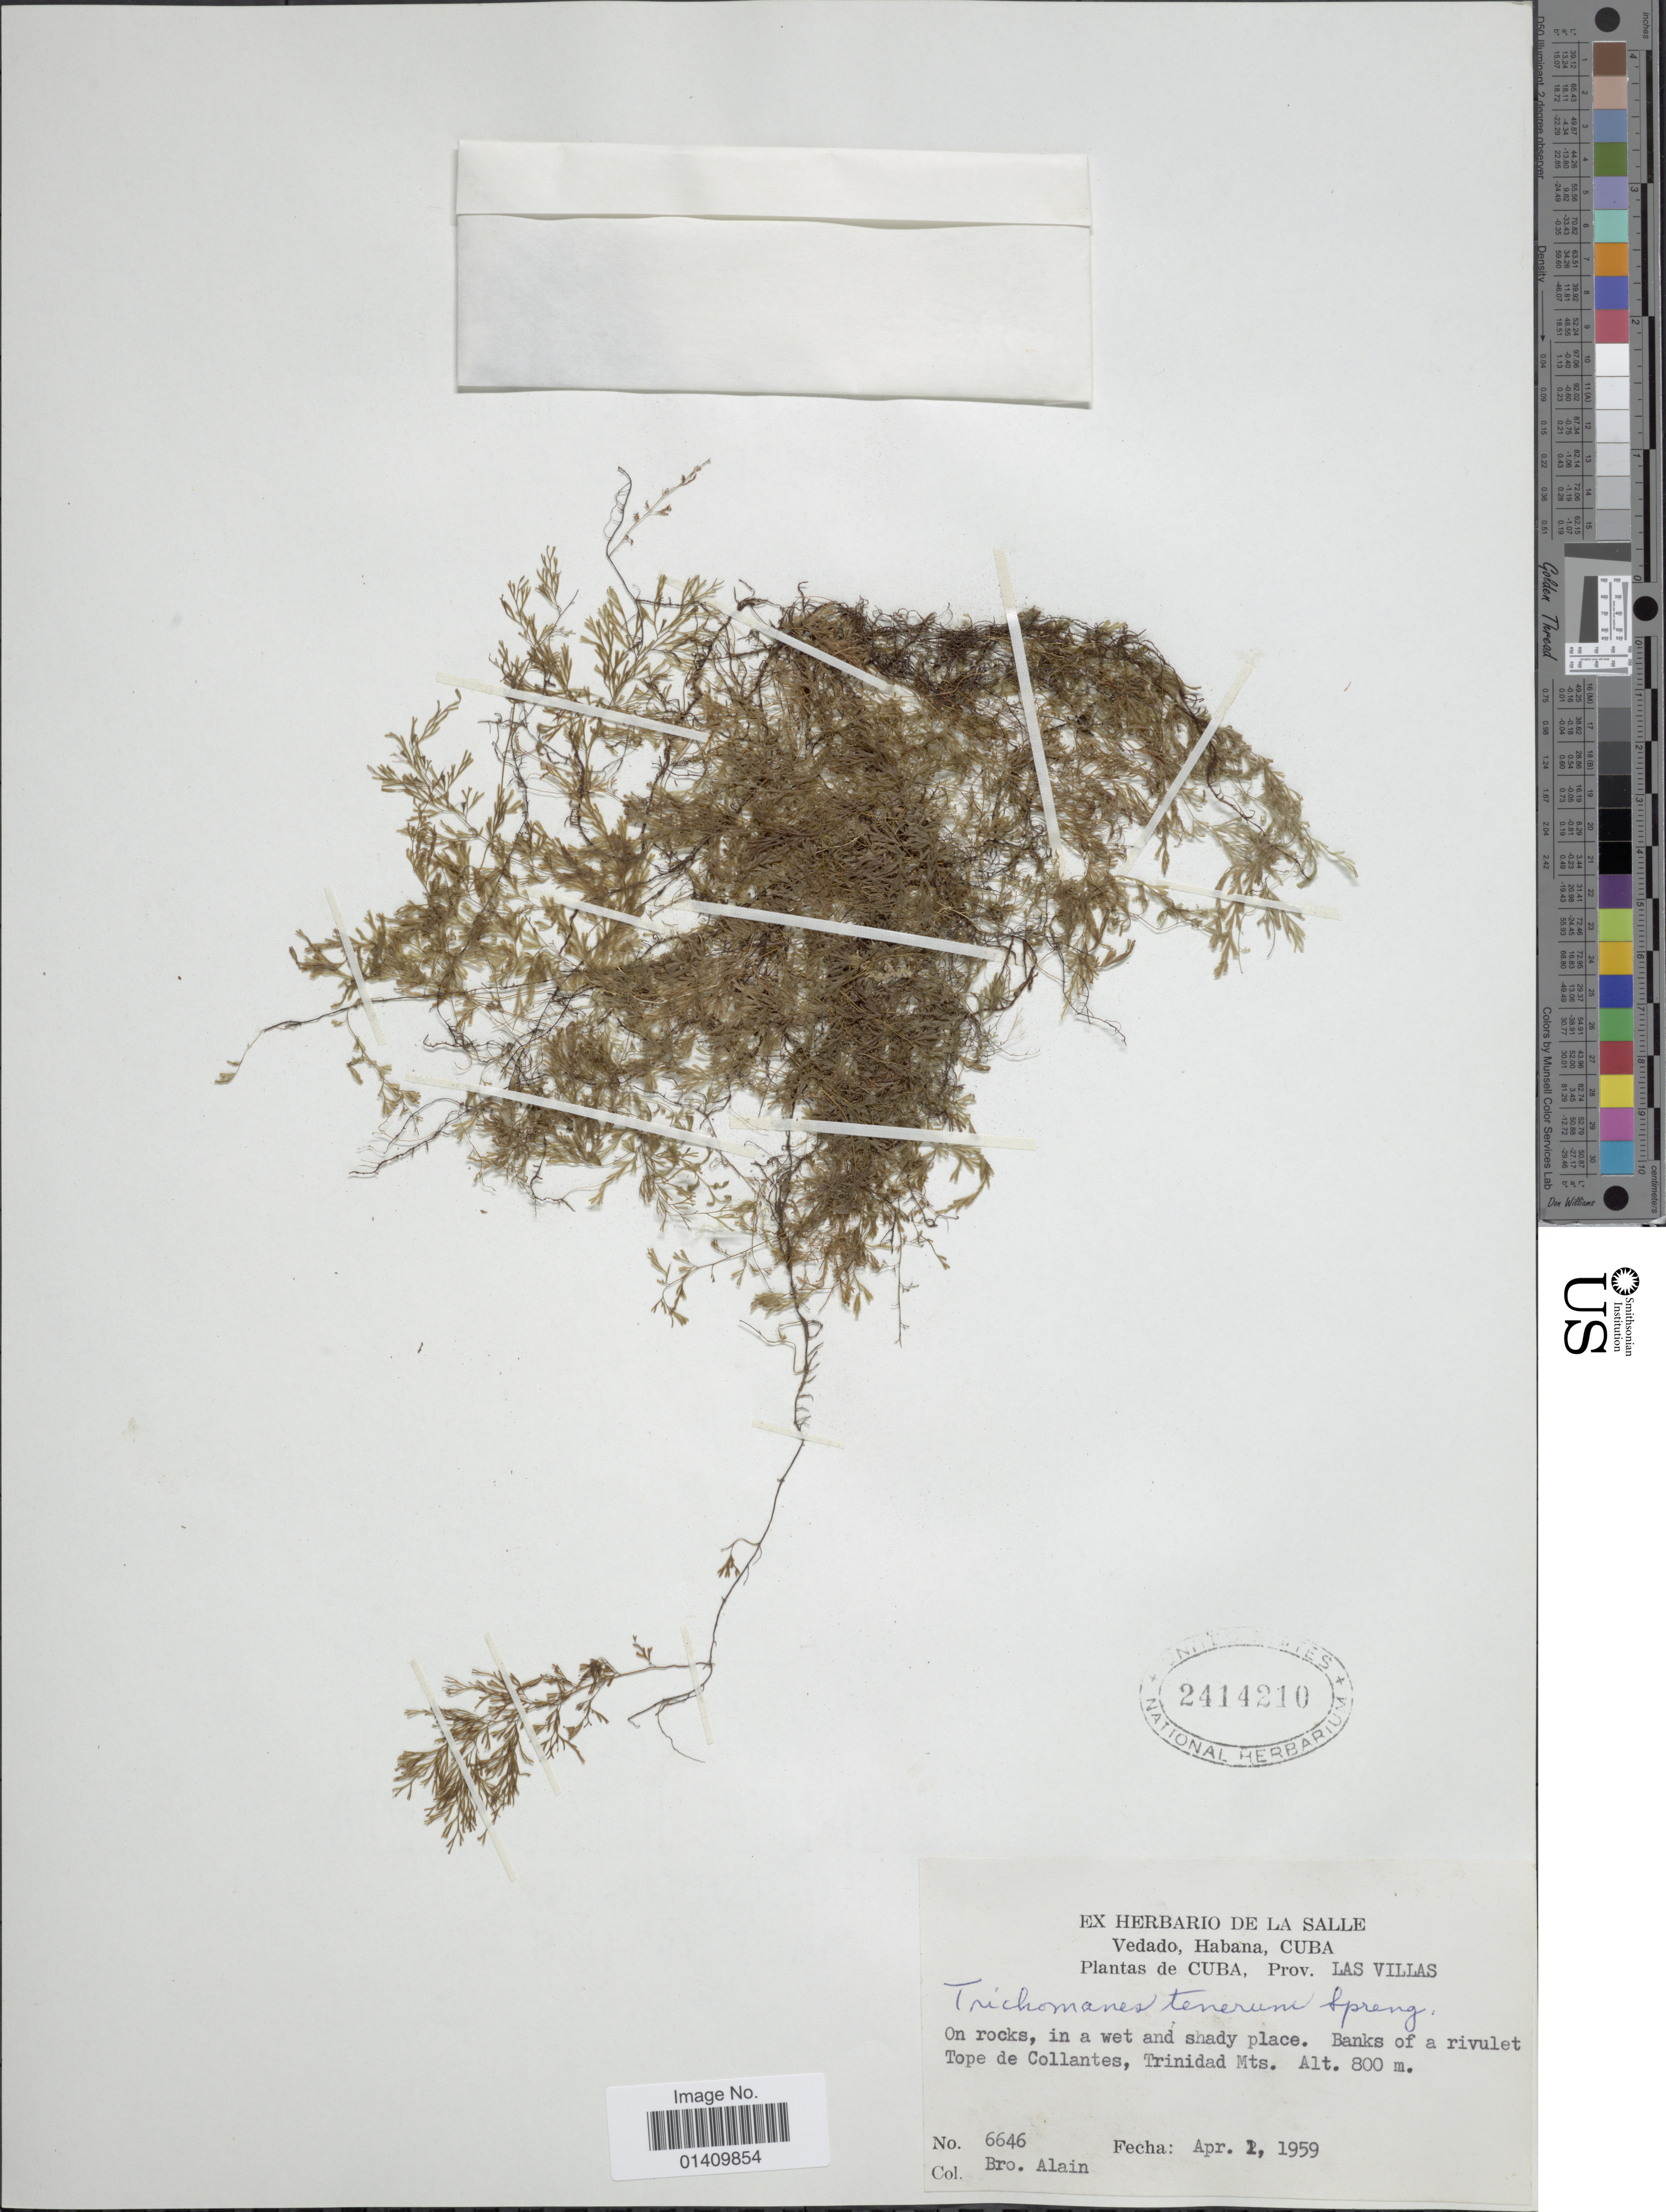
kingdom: Plantae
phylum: Tracheophyta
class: Polypodiopsida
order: Hymenophyllales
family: Hymenophyllaceae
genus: Polyphlebium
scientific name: Polyphlebium angustatum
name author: (Carmich.) Ebihara & Dubuisson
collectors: A. H. Liogier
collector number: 6646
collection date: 1959-04-01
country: Cuba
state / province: Las Villas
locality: Prov. Las Villas banks of rivulet tope de Collantes, Trinidad Mts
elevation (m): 800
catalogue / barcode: US 2414210